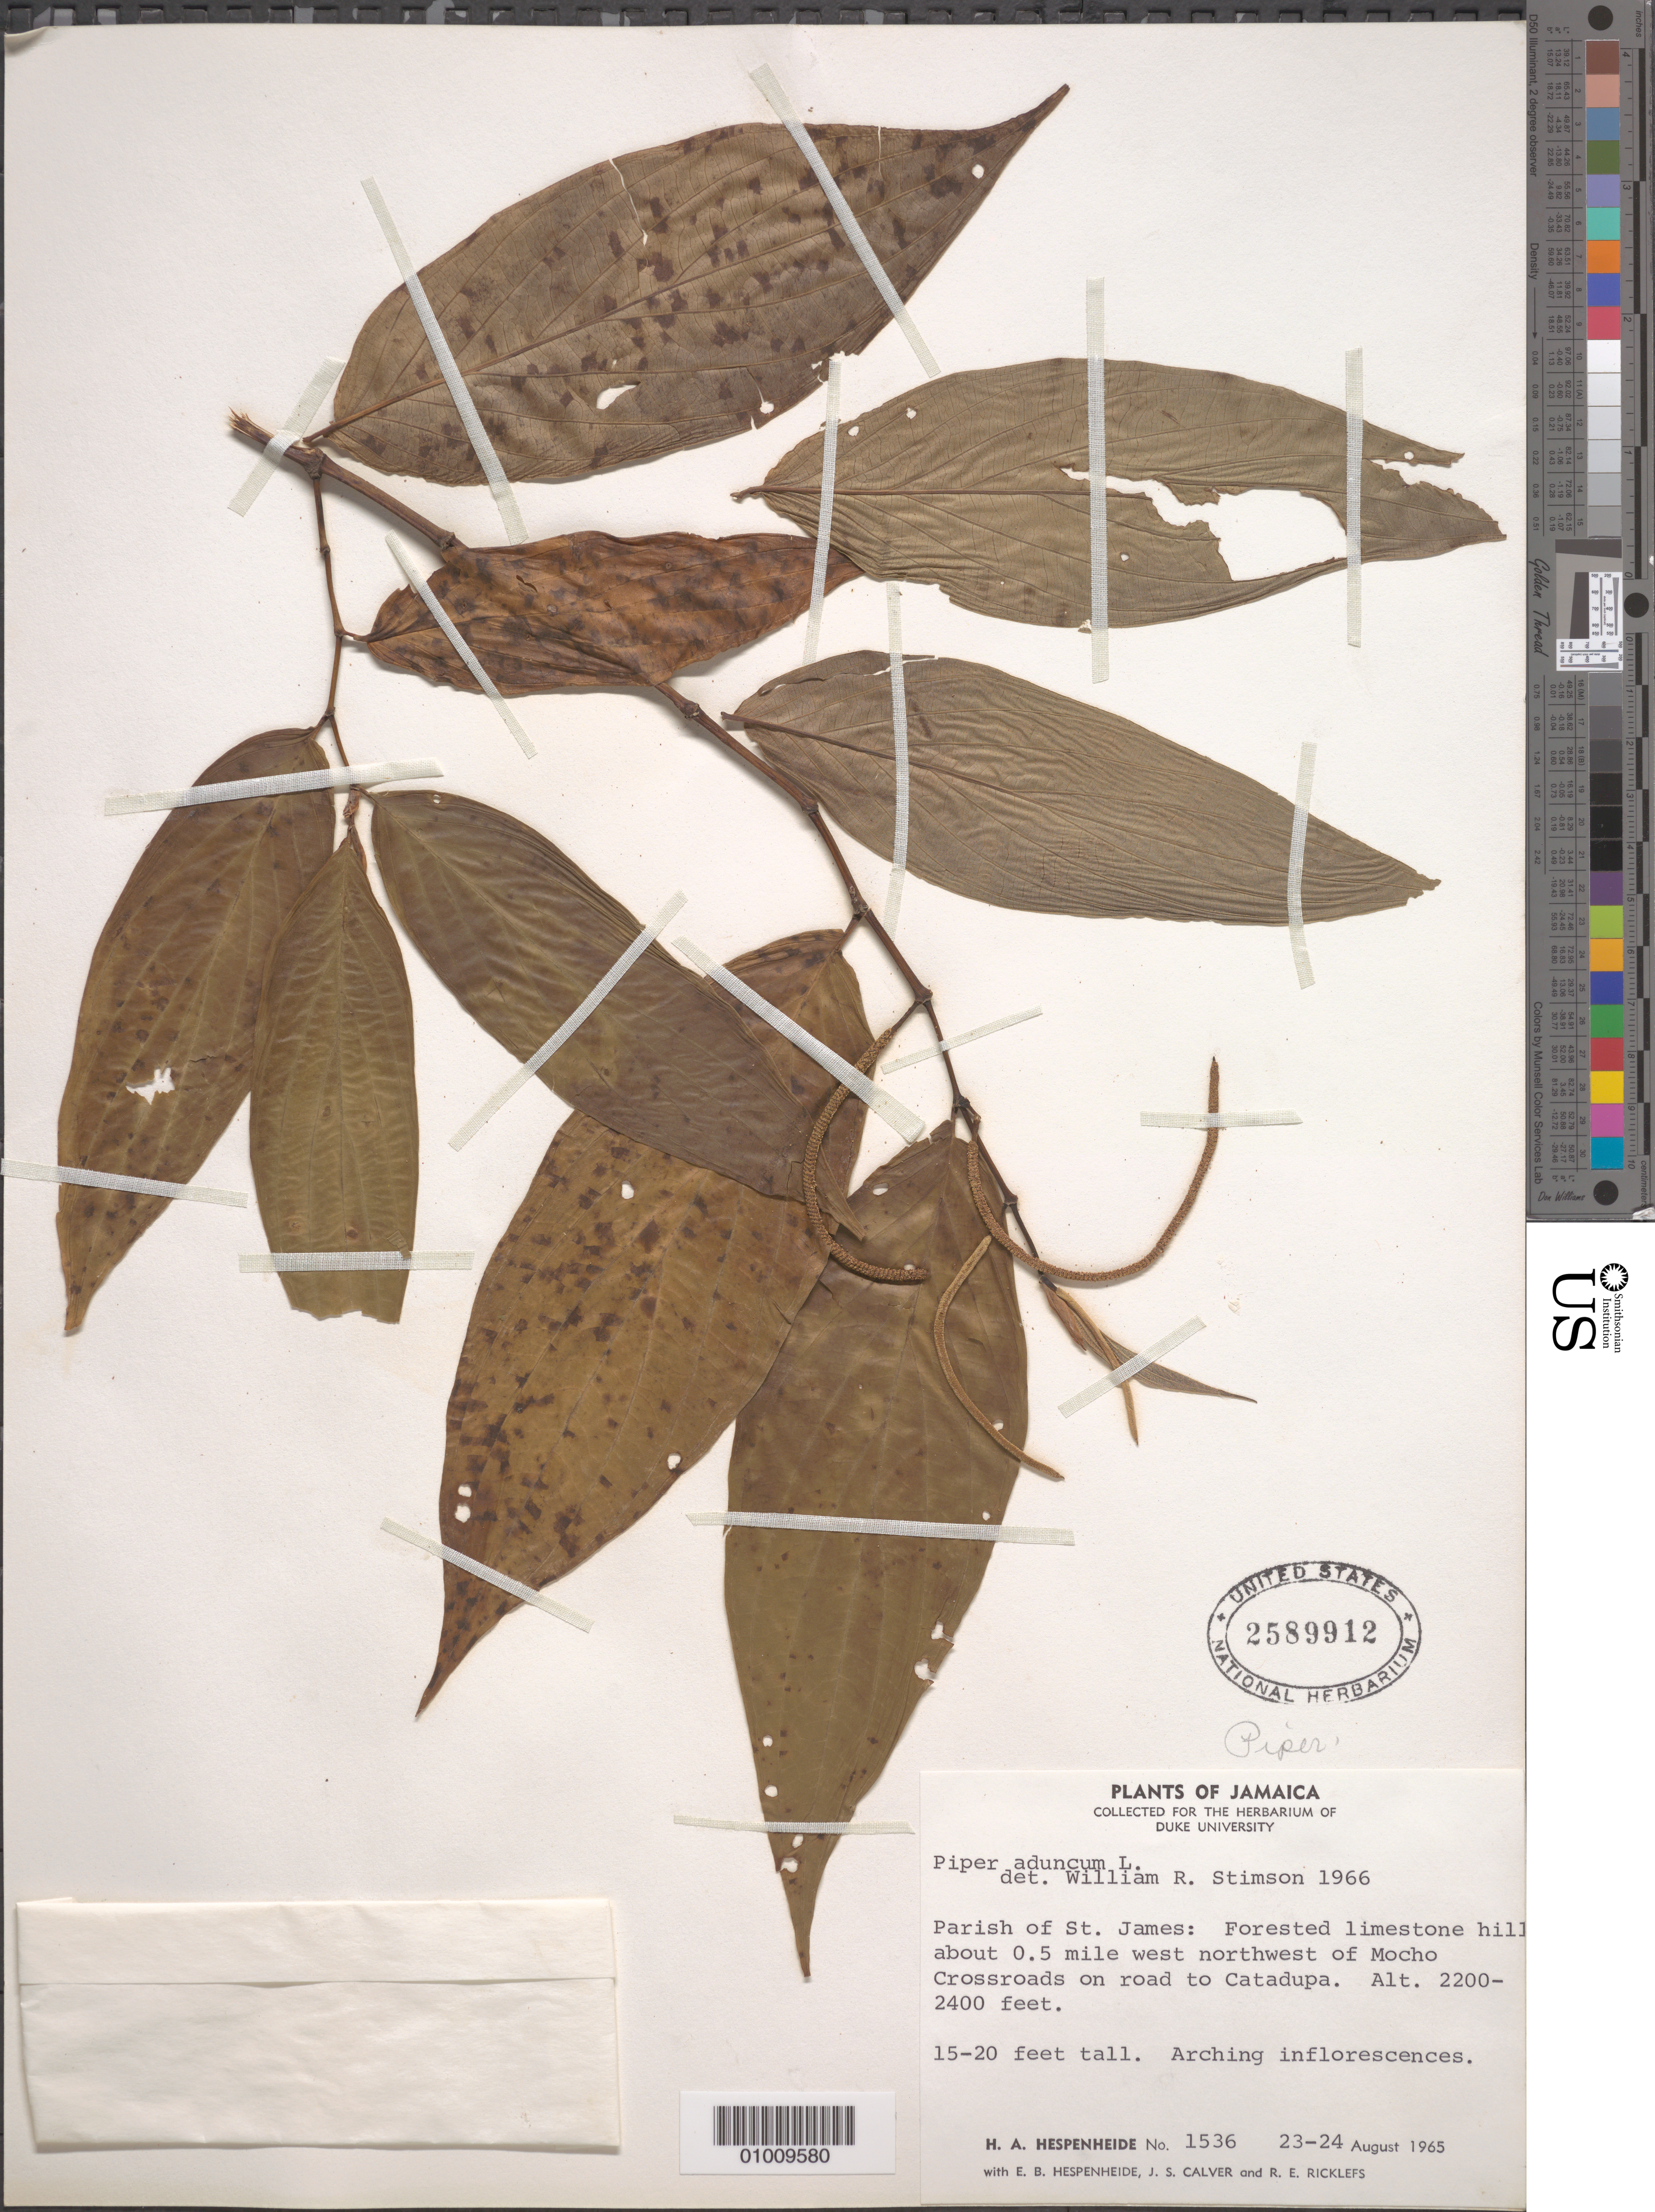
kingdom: Plantae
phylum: Tracheophyta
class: Magnoliopsida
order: Piperales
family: Piperaceae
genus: Piper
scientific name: Piper aduncum var. aduncum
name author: L.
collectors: H. A. Hespenheide, E. Hespenheide, J. Calver & R. Ricklefs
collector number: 1536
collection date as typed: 23 Aug 1965 to 24 Aug 1965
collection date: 1965-08-23/1965-08-24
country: Jamaica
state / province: Saint James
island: Jamaica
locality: Forested limestone hill about .5 miles W NW of Mocho crossroads on road to Catadupa.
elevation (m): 671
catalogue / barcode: US 2589912